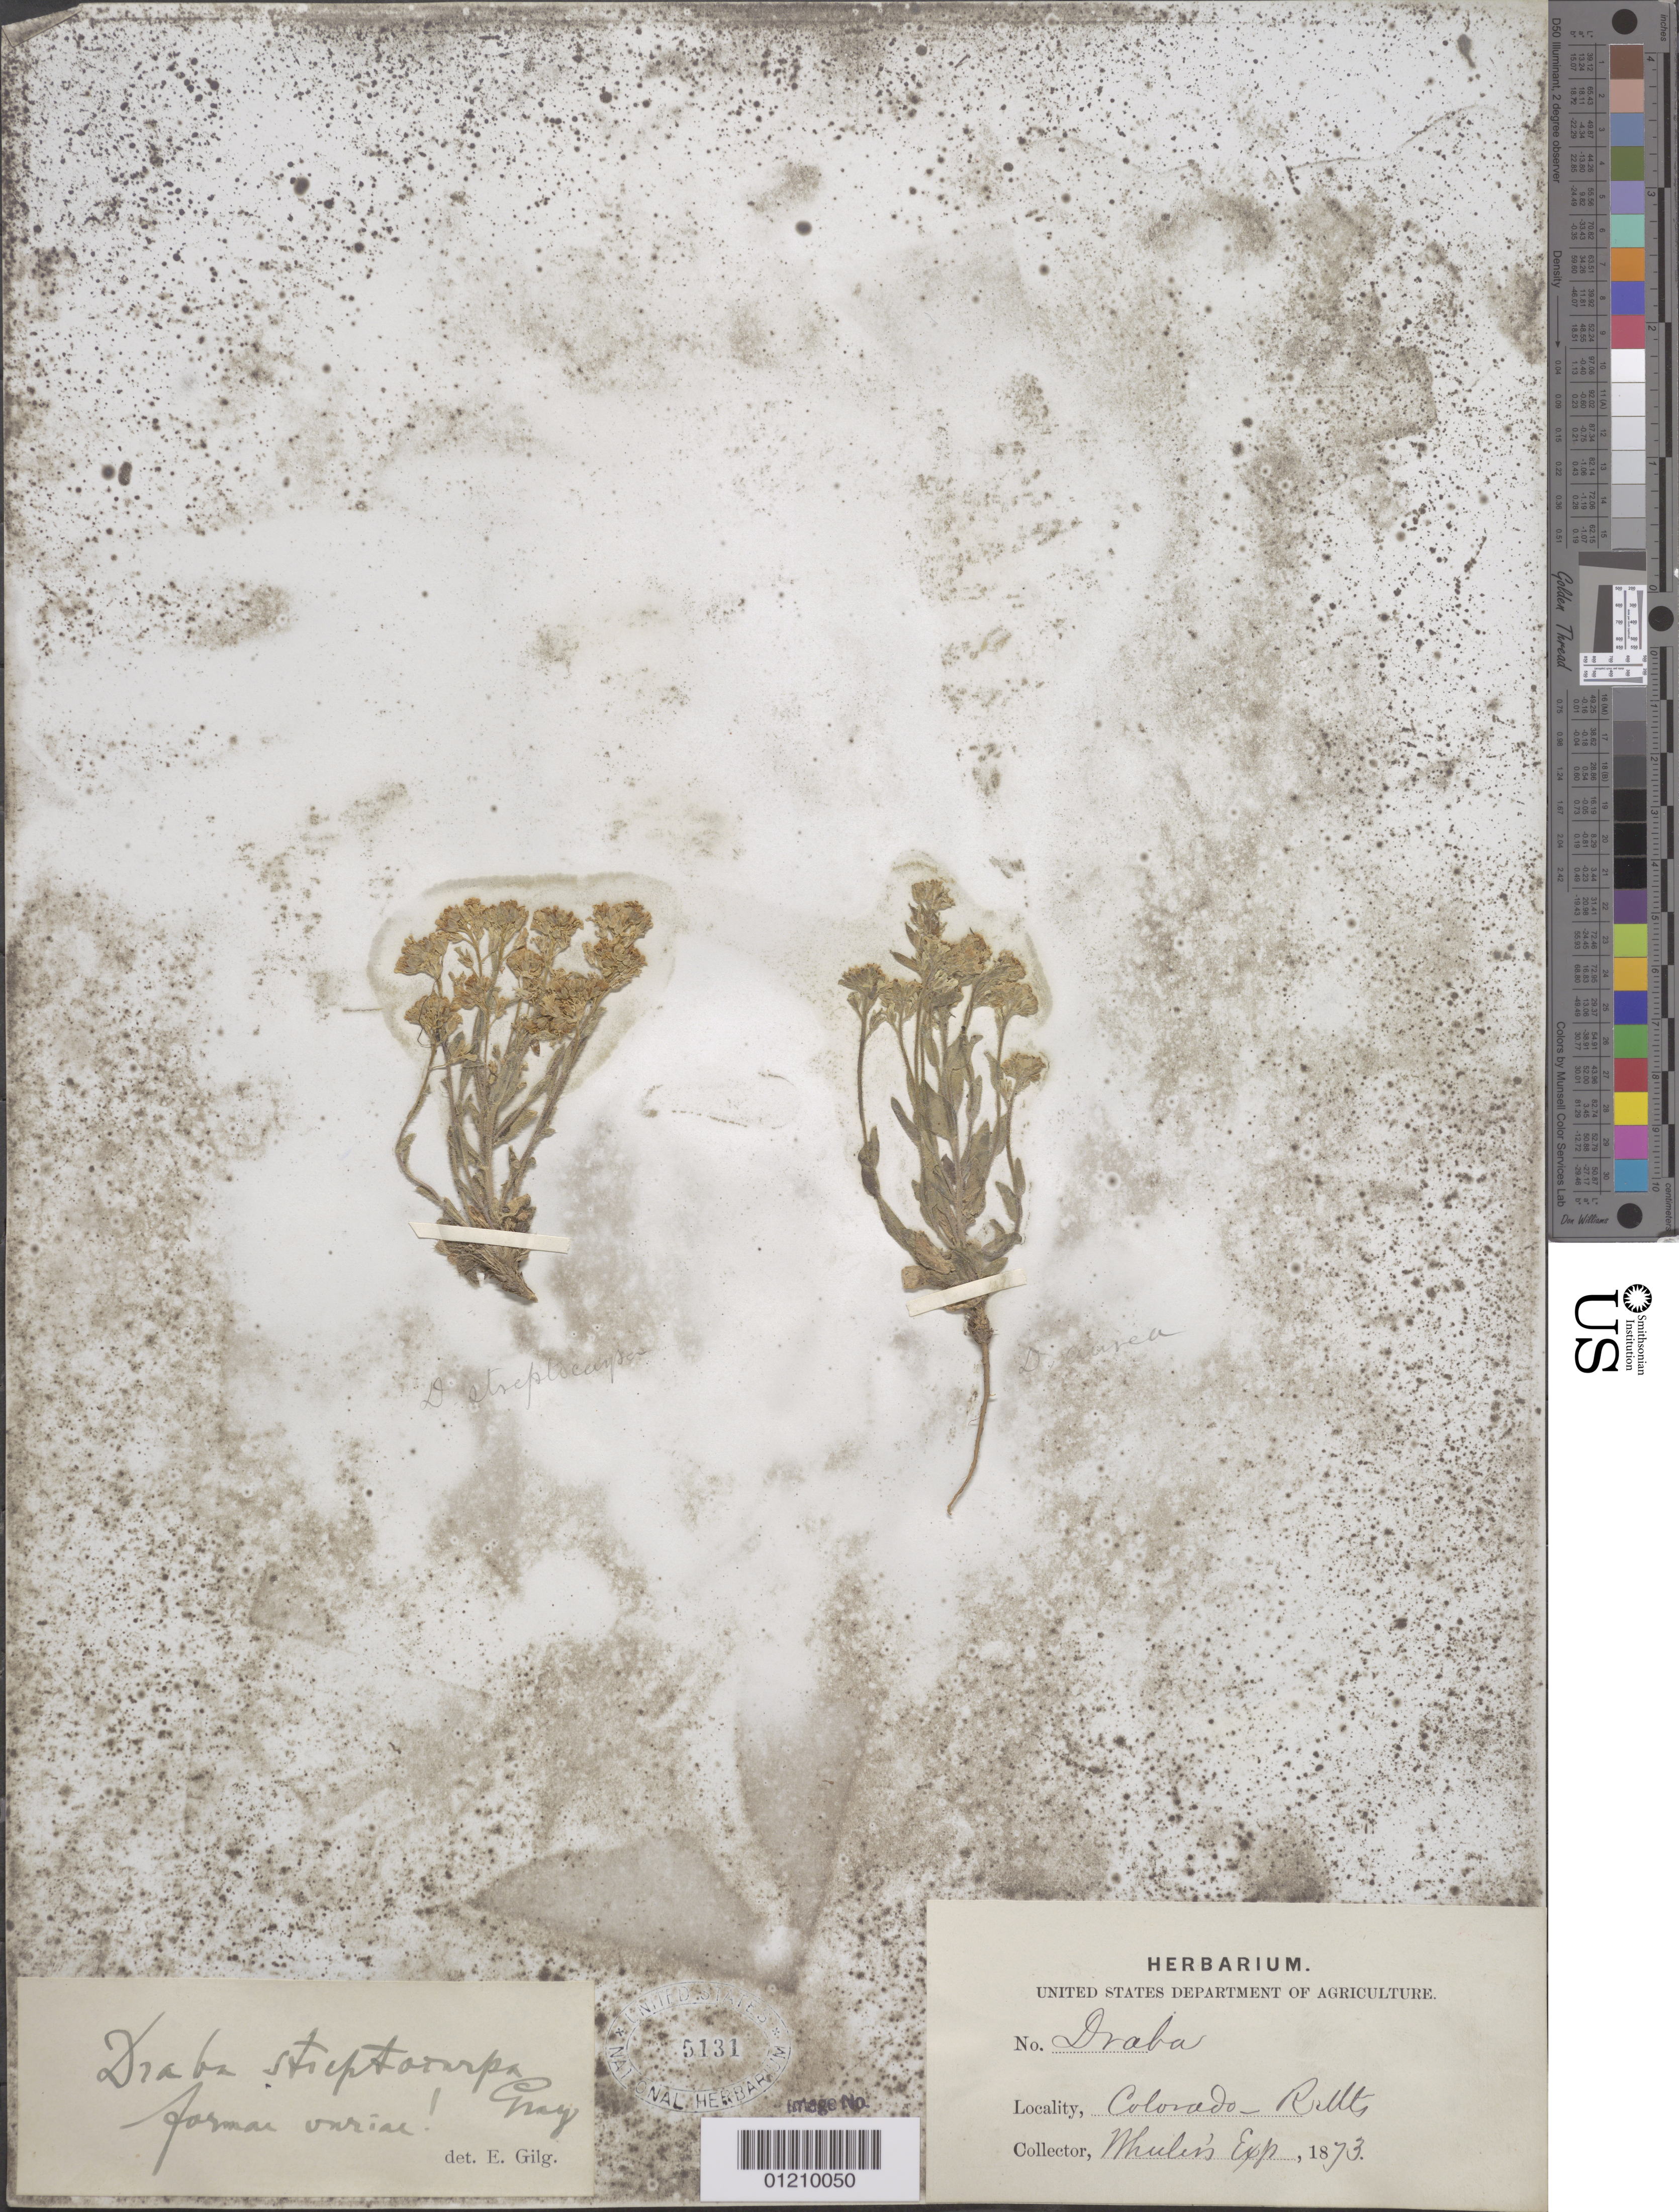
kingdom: Plantae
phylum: Tracheophyta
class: Magnoliopsida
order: Brassicales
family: Brassicaceae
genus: Draba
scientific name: Draba streptocarpa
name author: A. Gray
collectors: -- Wheeler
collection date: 1873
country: United States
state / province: Colorado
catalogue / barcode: US 5131